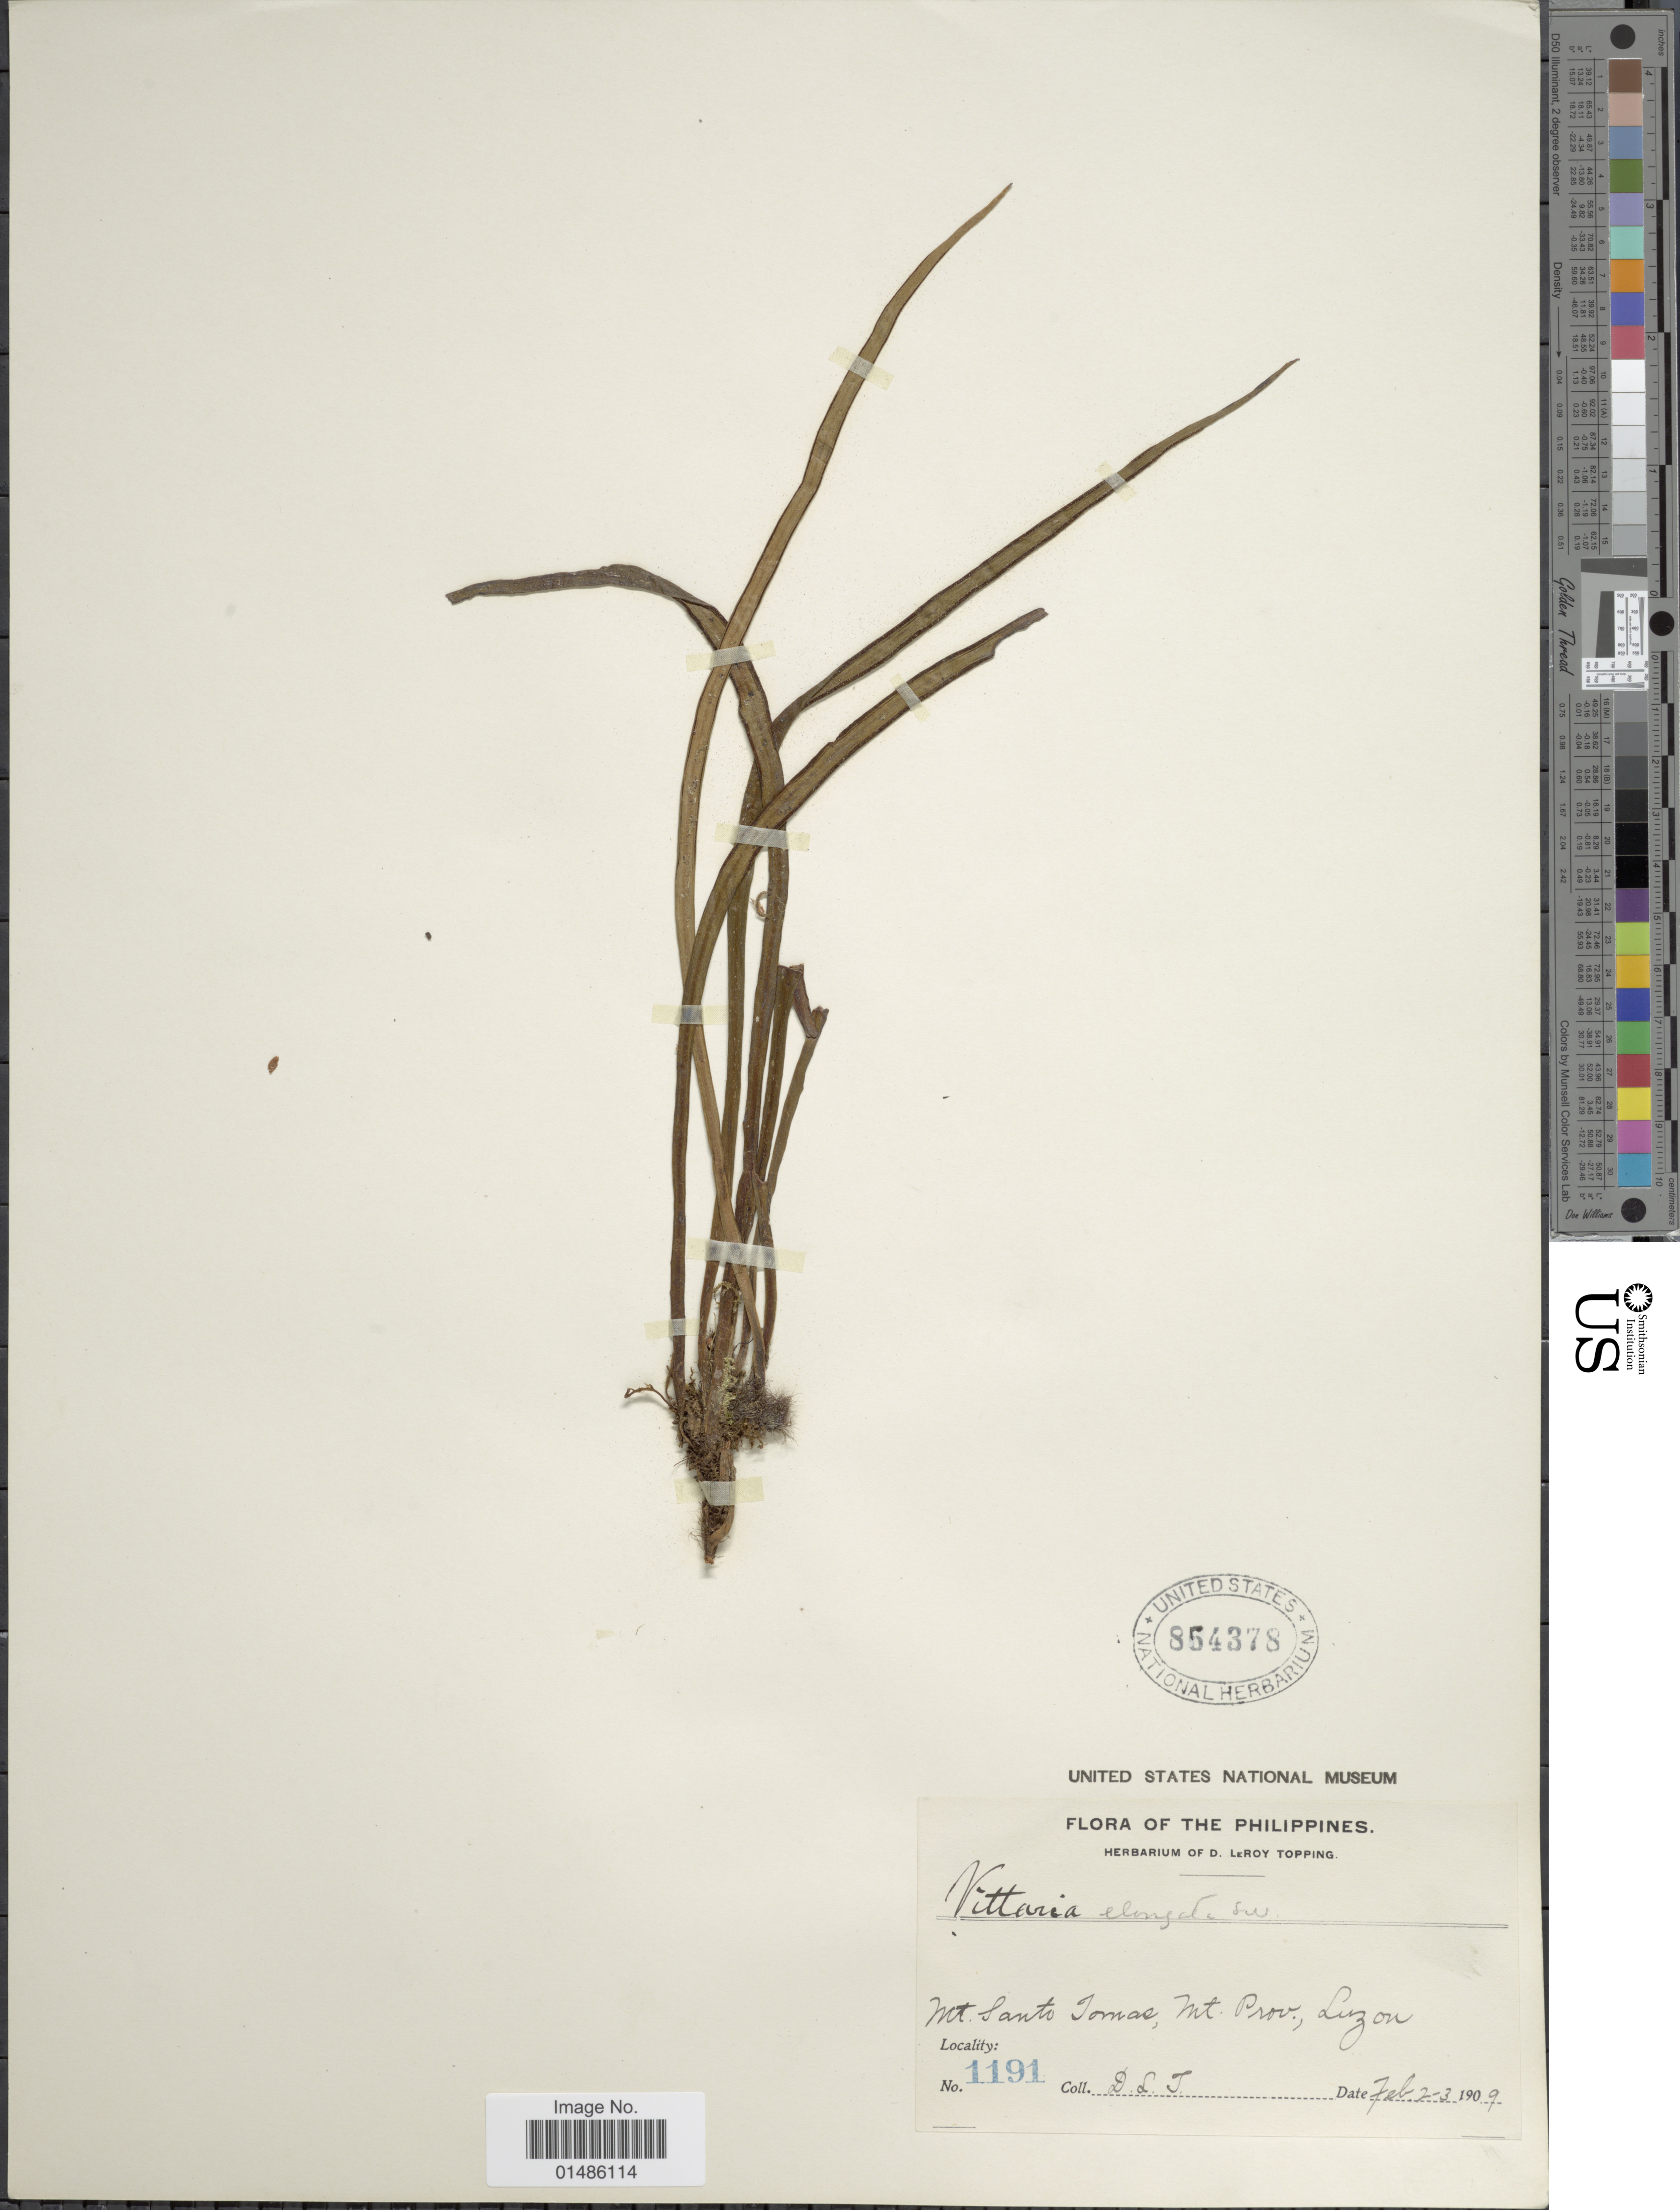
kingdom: Plantae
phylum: Tracheophyta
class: Polypodiopsida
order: Polypodiales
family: Pteridaceae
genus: Haplopteris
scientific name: Haplopteris elongata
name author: (Sw.) Crane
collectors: D. L. Topping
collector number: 1191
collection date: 1909-02-02/1909-02-03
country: Philippines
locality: Mt. Santo Tomas, Mt. Prov., Luzon.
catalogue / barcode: US 854378